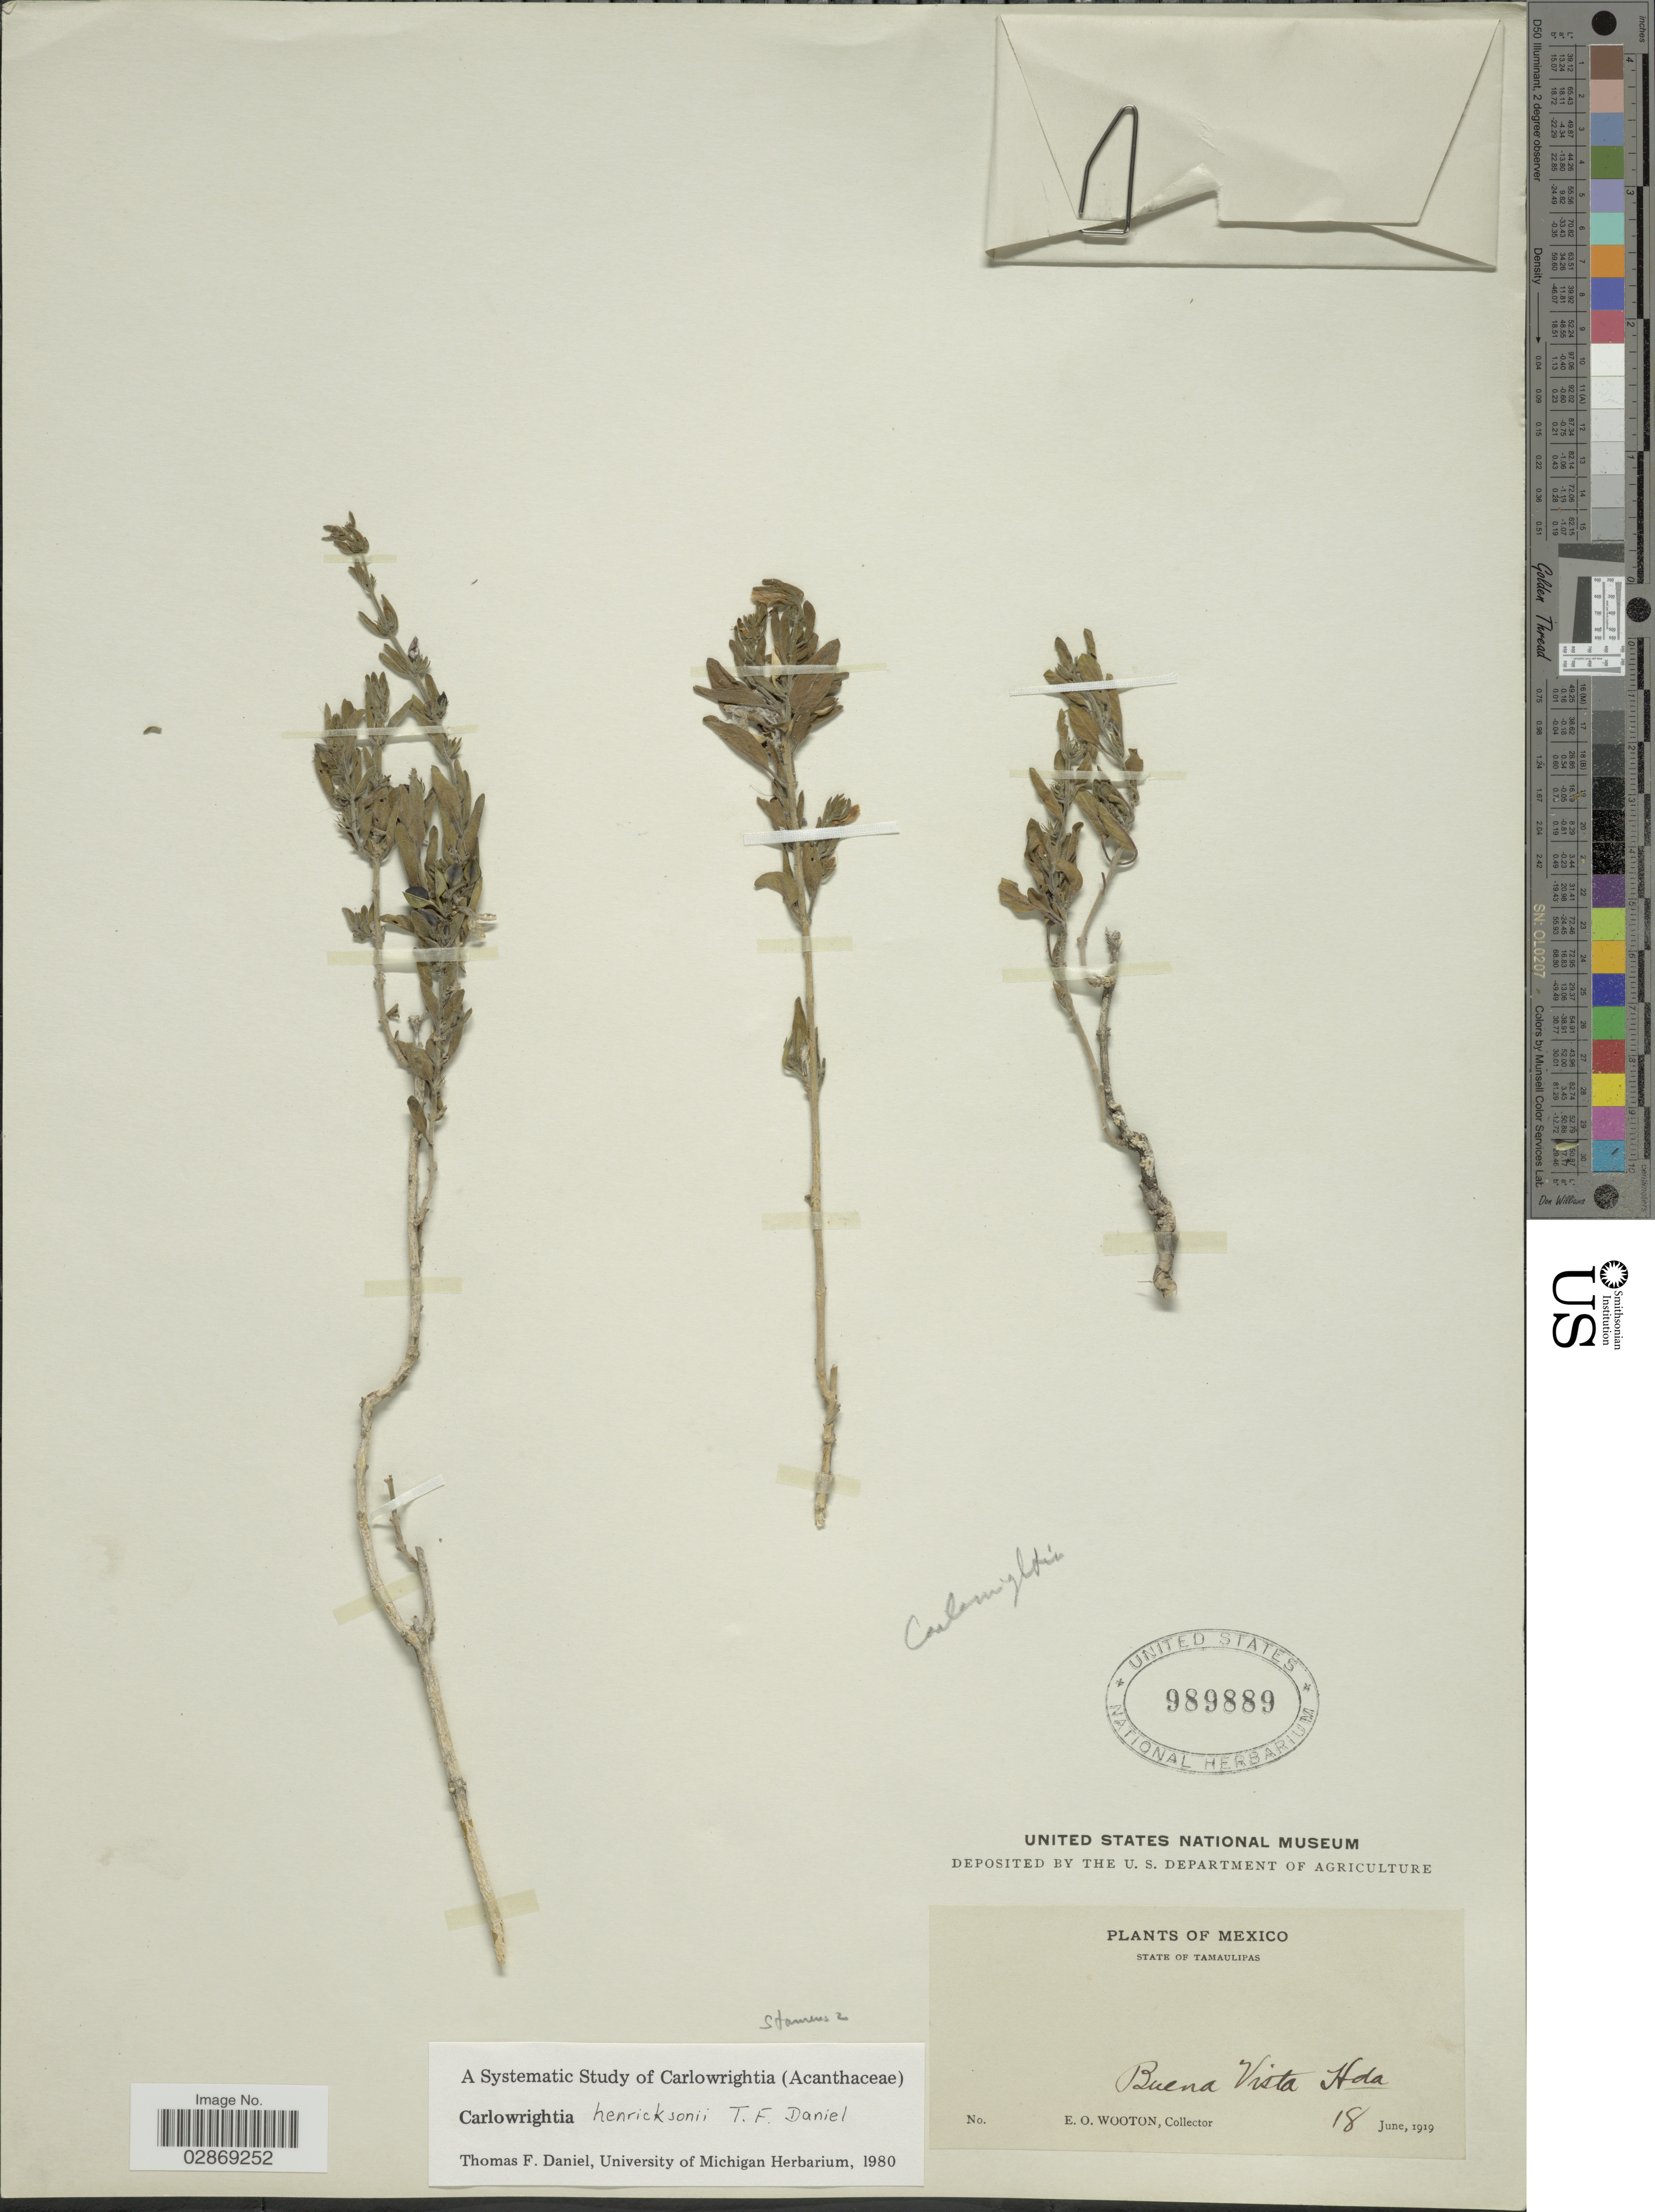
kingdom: Plantae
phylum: Tracheophyta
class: Magnoliopsida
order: Lamiales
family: Acanthaceae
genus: Carlowrightia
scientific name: Carlowrightia henricksonii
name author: T.F. Daniel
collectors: E. O. Wooton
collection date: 1919-06-18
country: Mexico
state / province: Tamaulipas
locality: Buena Vista Hda.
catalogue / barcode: US 989889